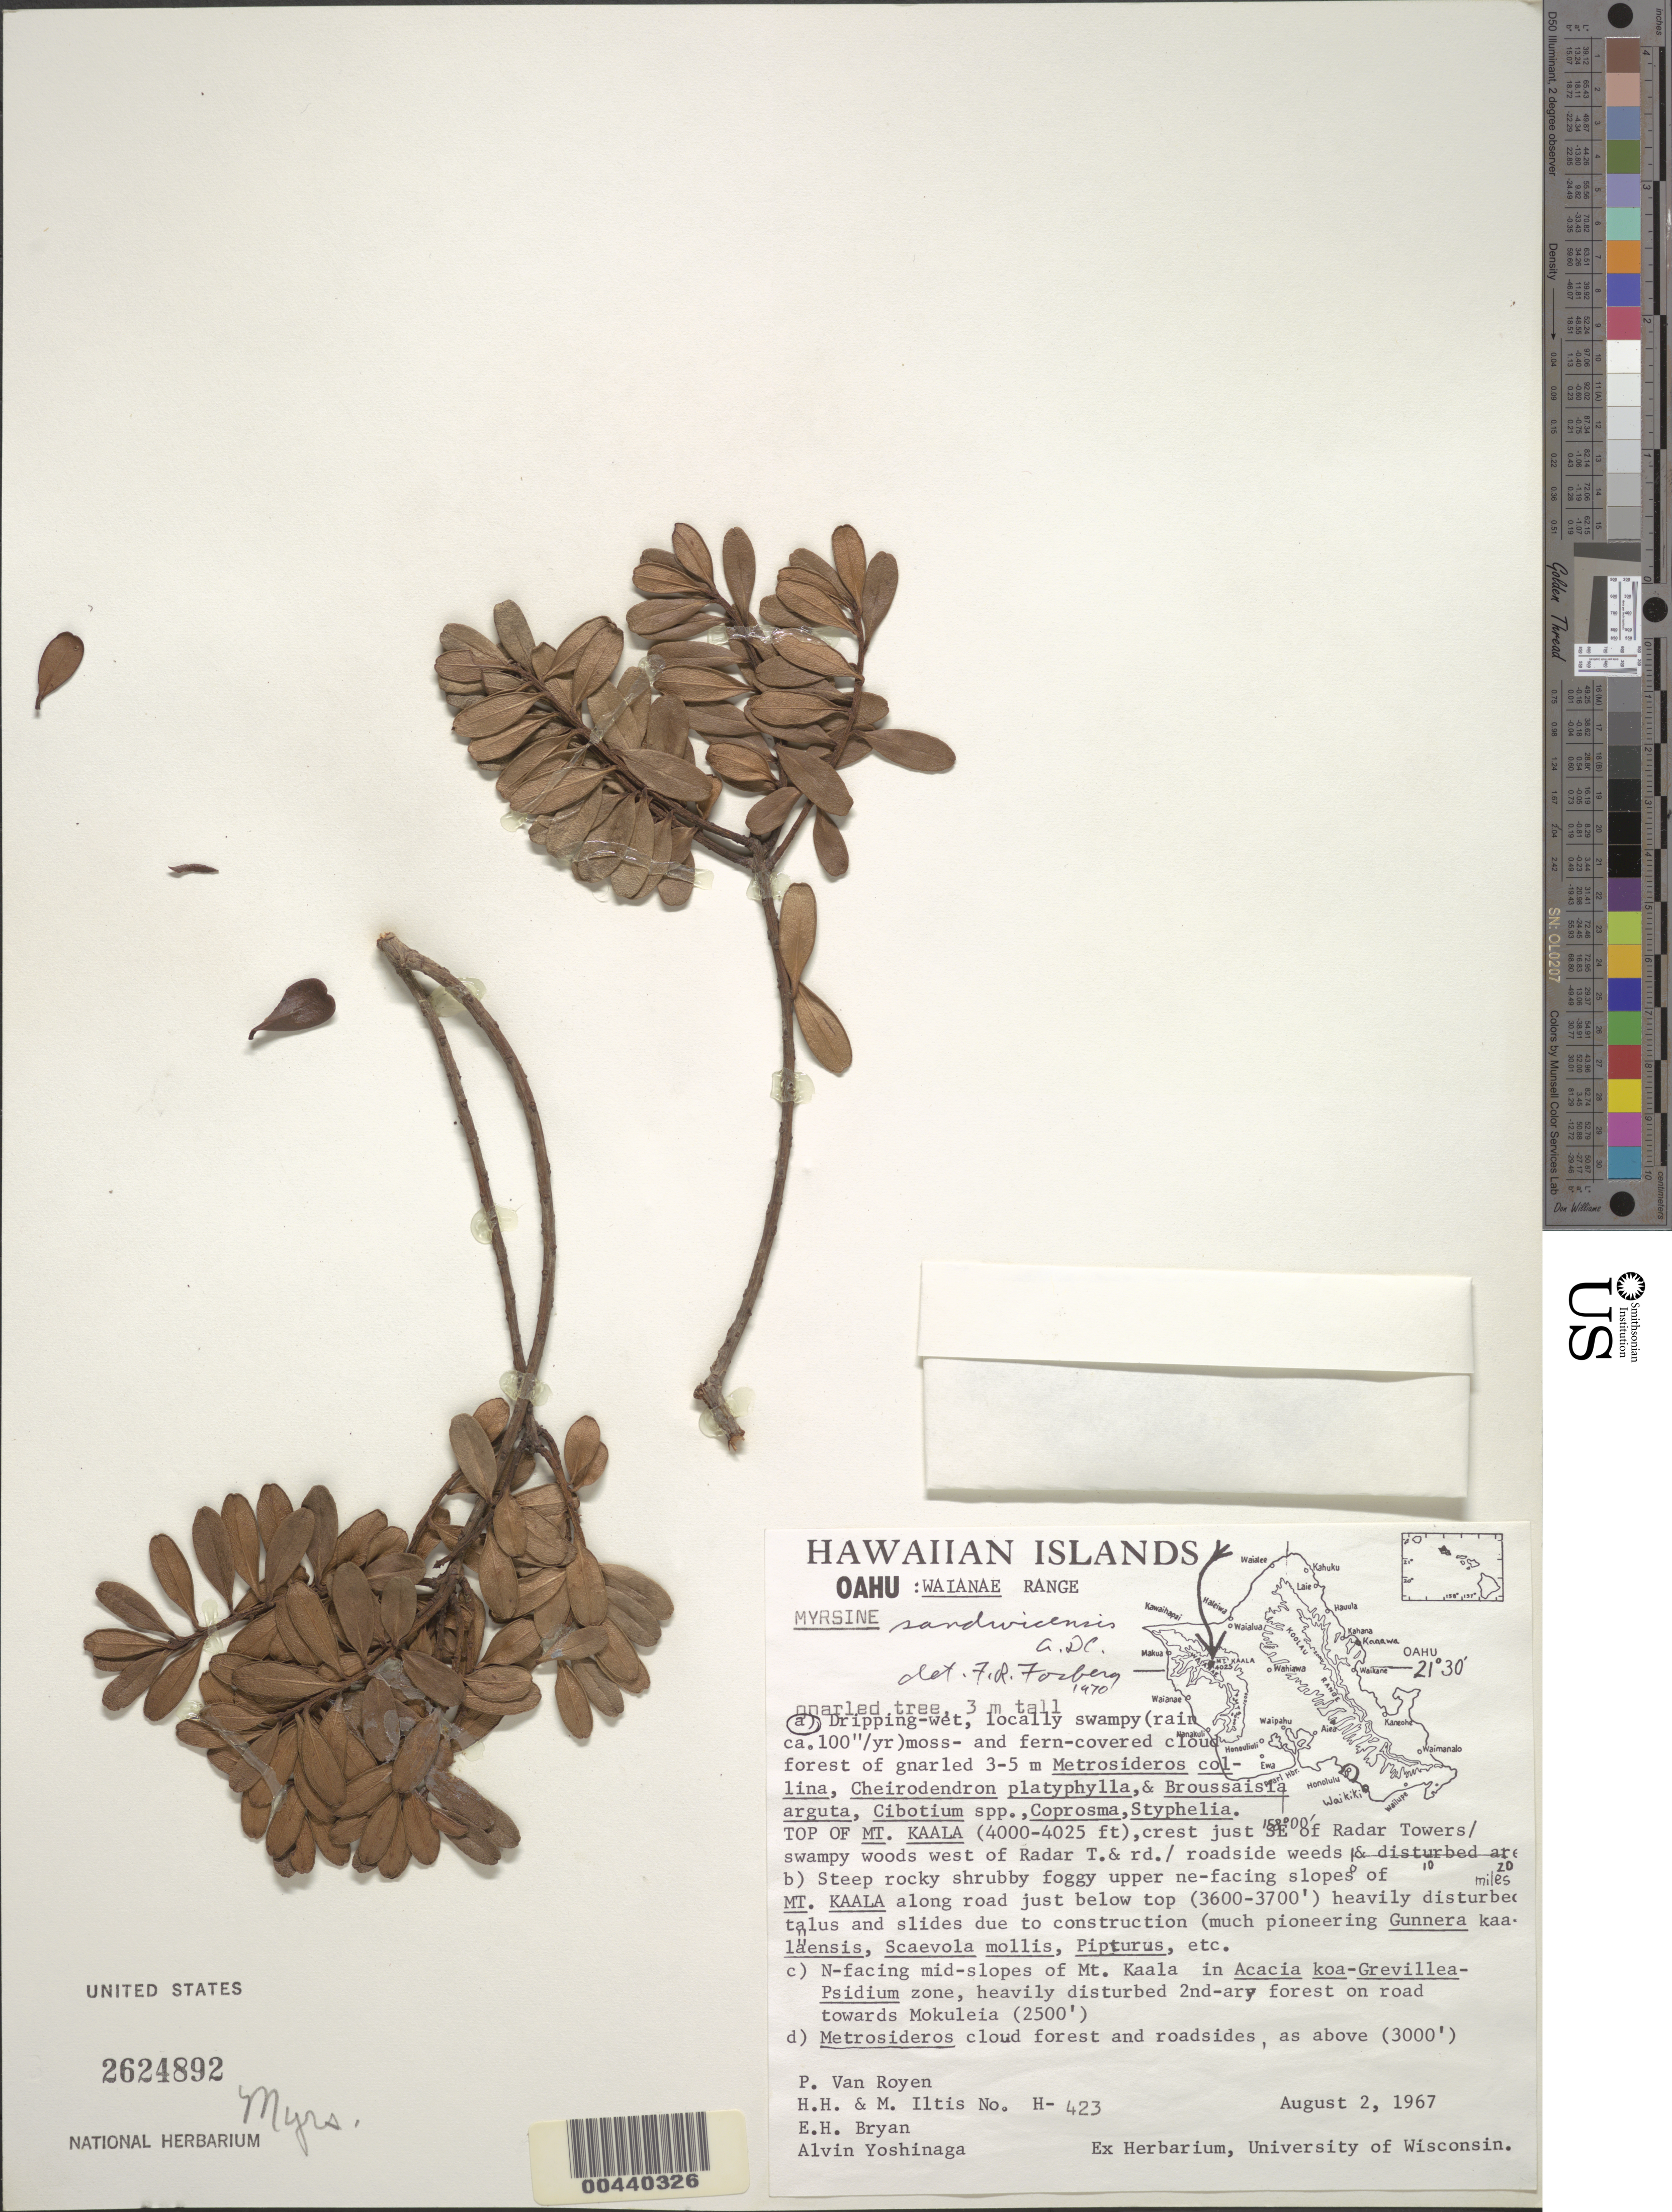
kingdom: Plantae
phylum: Tracheophyta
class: Magnoliopsida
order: Ericales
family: Primulaceae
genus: Myrsine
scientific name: Myrsine sandwicensis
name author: A. DC.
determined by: Fosberg, F. R.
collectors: P. van Royen, H. H. Iltis, M. G. Iltis, E. Bryan & A. Yoshinaga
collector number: H-423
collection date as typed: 2 Aug 1967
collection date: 1967-08-02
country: United States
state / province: Hawaii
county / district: Honolulu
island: Oahu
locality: Top of Mt. Kaala, crest just SE of Radar Towers/ woods W of Radar T. and rd., Waianae Range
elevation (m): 1219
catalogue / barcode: US 2624892